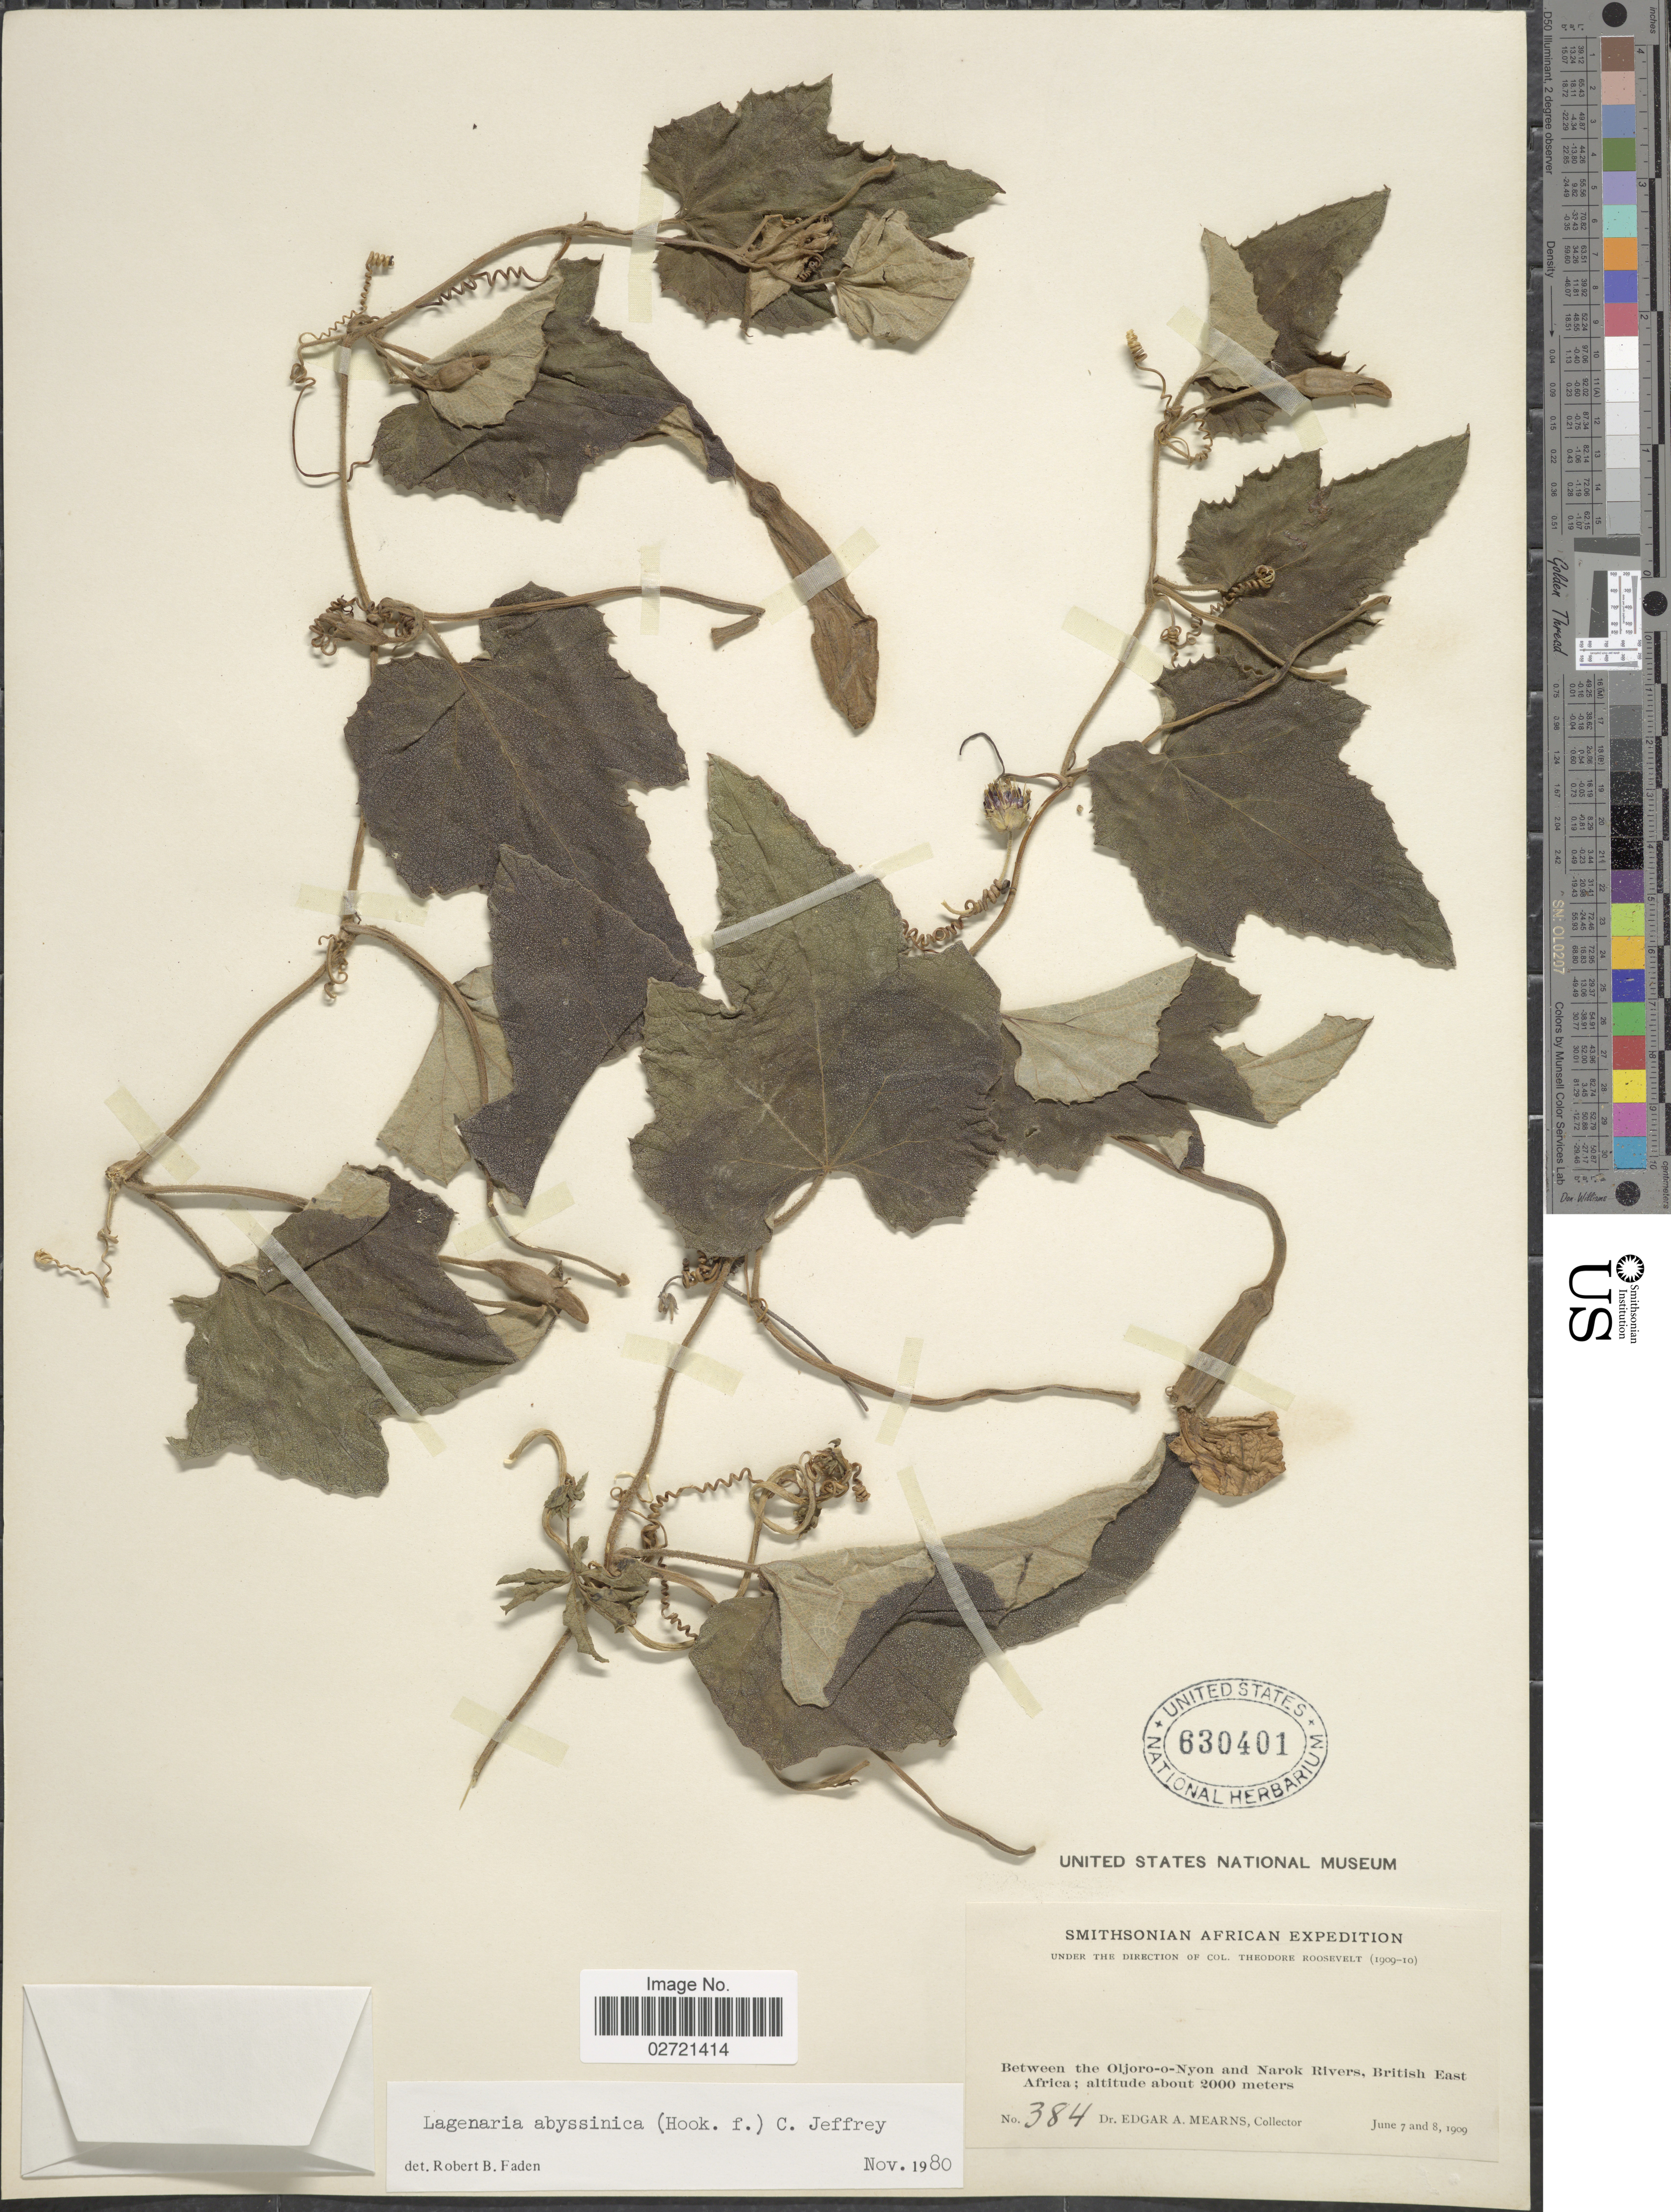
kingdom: Plantae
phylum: Tracheophyta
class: Magnoliopsida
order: Cucurbitales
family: Cucurbitaceae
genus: Lagenaria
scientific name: Lagenaria abyssinica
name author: (Hook. f.) C. Jeffrey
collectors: E. A. Mearns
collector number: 384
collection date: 1909-06-07/1909-06-08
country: Kenya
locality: Between the Oljoro-o-Nyon and Narok Rivers, British East Africa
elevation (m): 2000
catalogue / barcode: US 630401